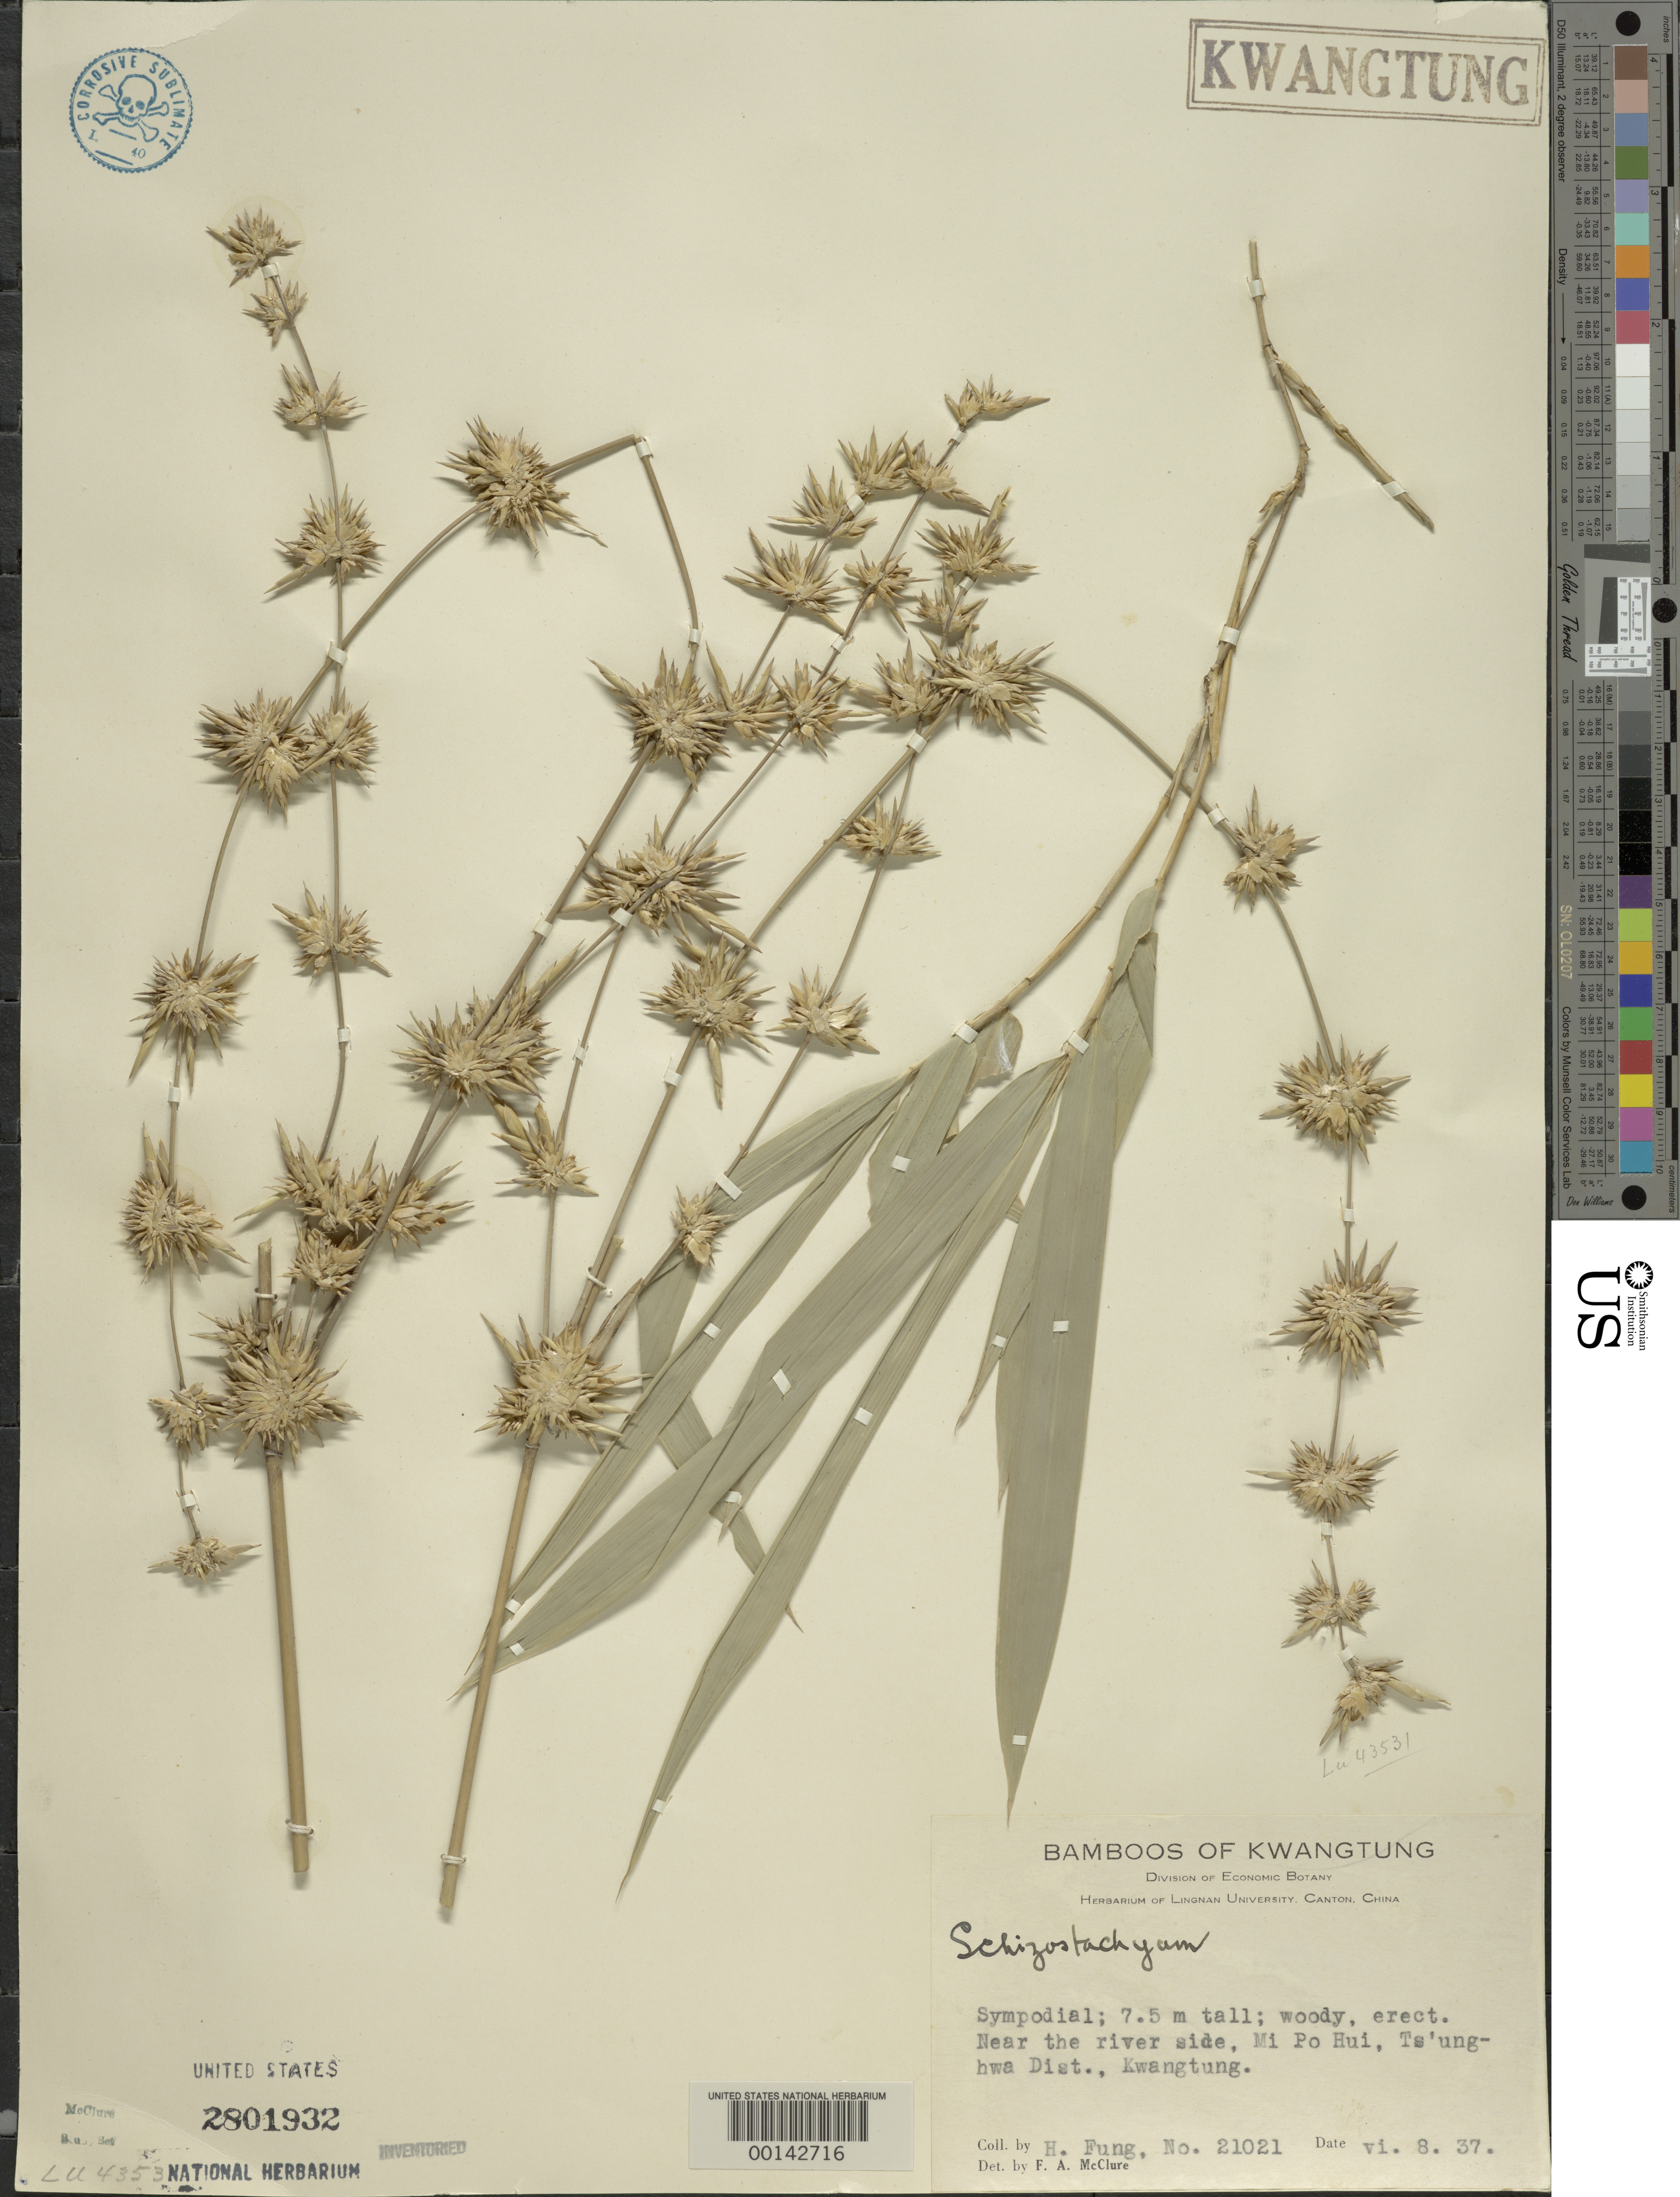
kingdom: Plantae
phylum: Tracheophyta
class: Liliopsida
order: Poales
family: Poaceae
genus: Schizostachyum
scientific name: Schizostachyum sp.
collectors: H. L. Fung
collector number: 21021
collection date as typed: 08 Jun 1937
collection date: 1937-06-08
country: China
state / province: Guangdong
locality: Ts'ung-hwwa, mi po hui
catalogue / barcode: US 2801932